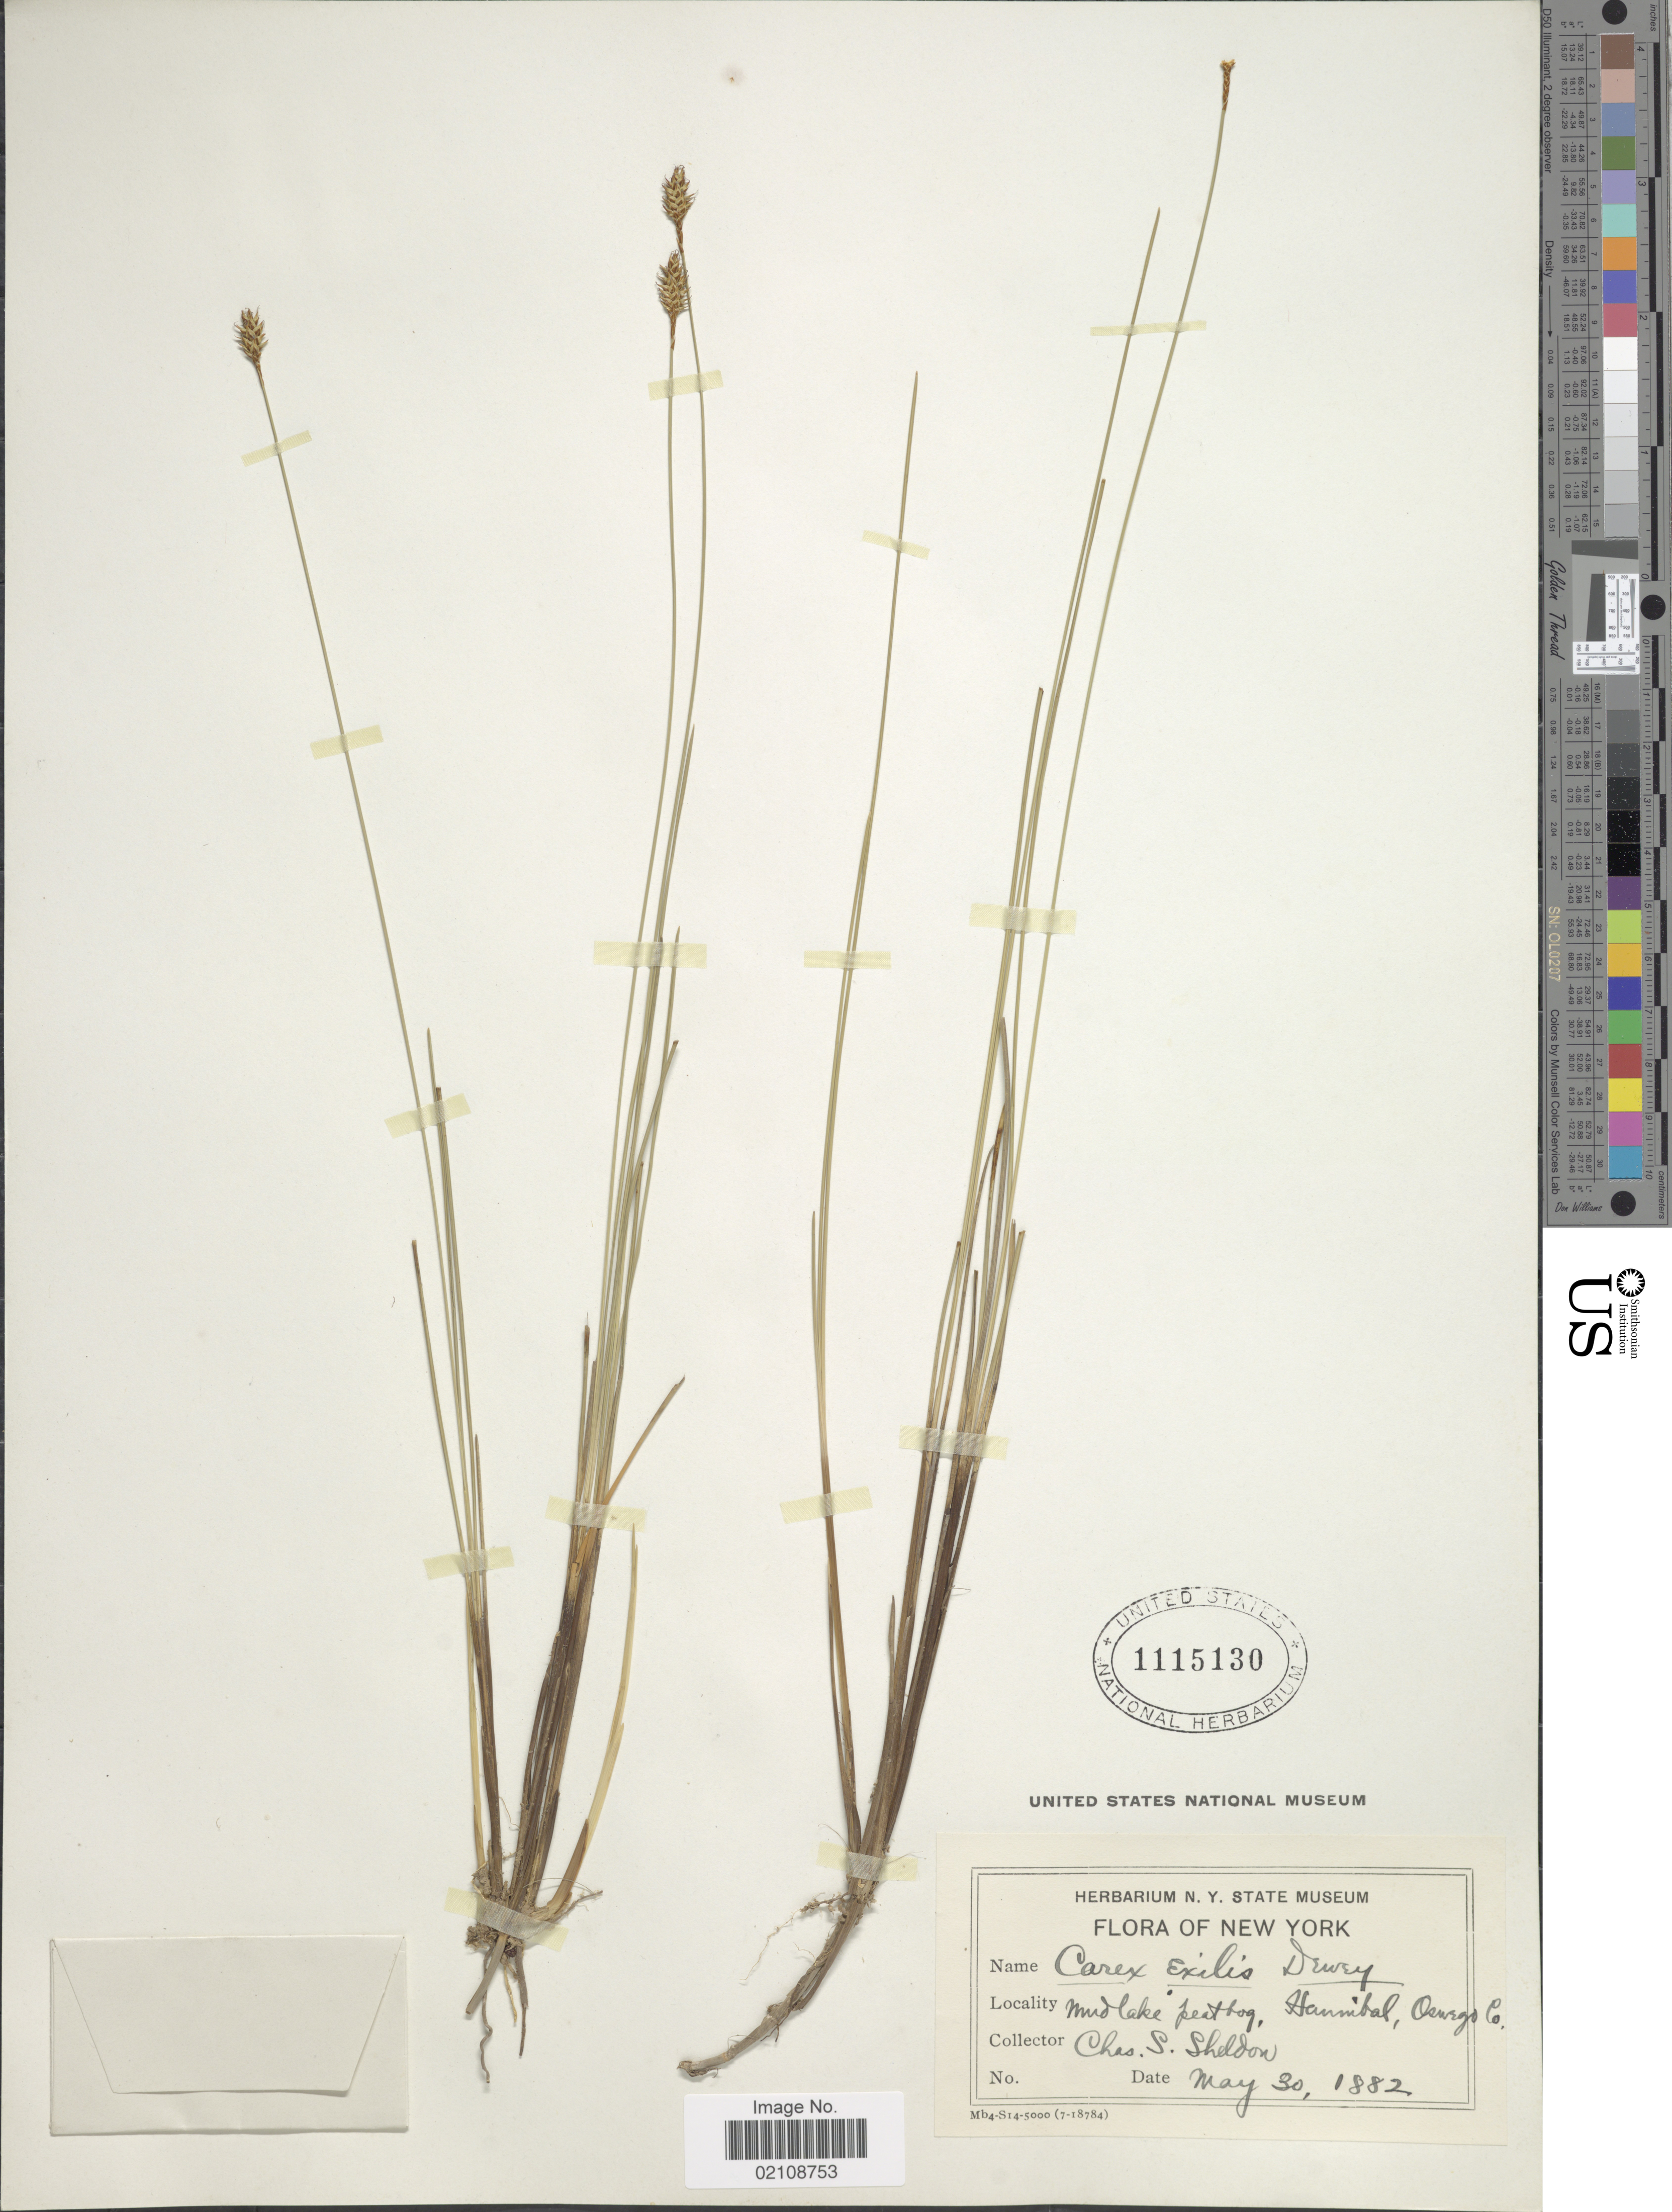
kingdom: Plantae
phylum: Tracheophyta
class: Liliopsida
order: Poales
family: Cyperaceae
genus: Carex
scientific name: Carex exilis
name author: Dewey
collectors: C. S. Sheldon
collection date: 1882-05-30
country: United States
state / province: New York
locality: Mudlake peatbog, Hannibal, Oswego Co.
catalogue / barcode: US 1115130